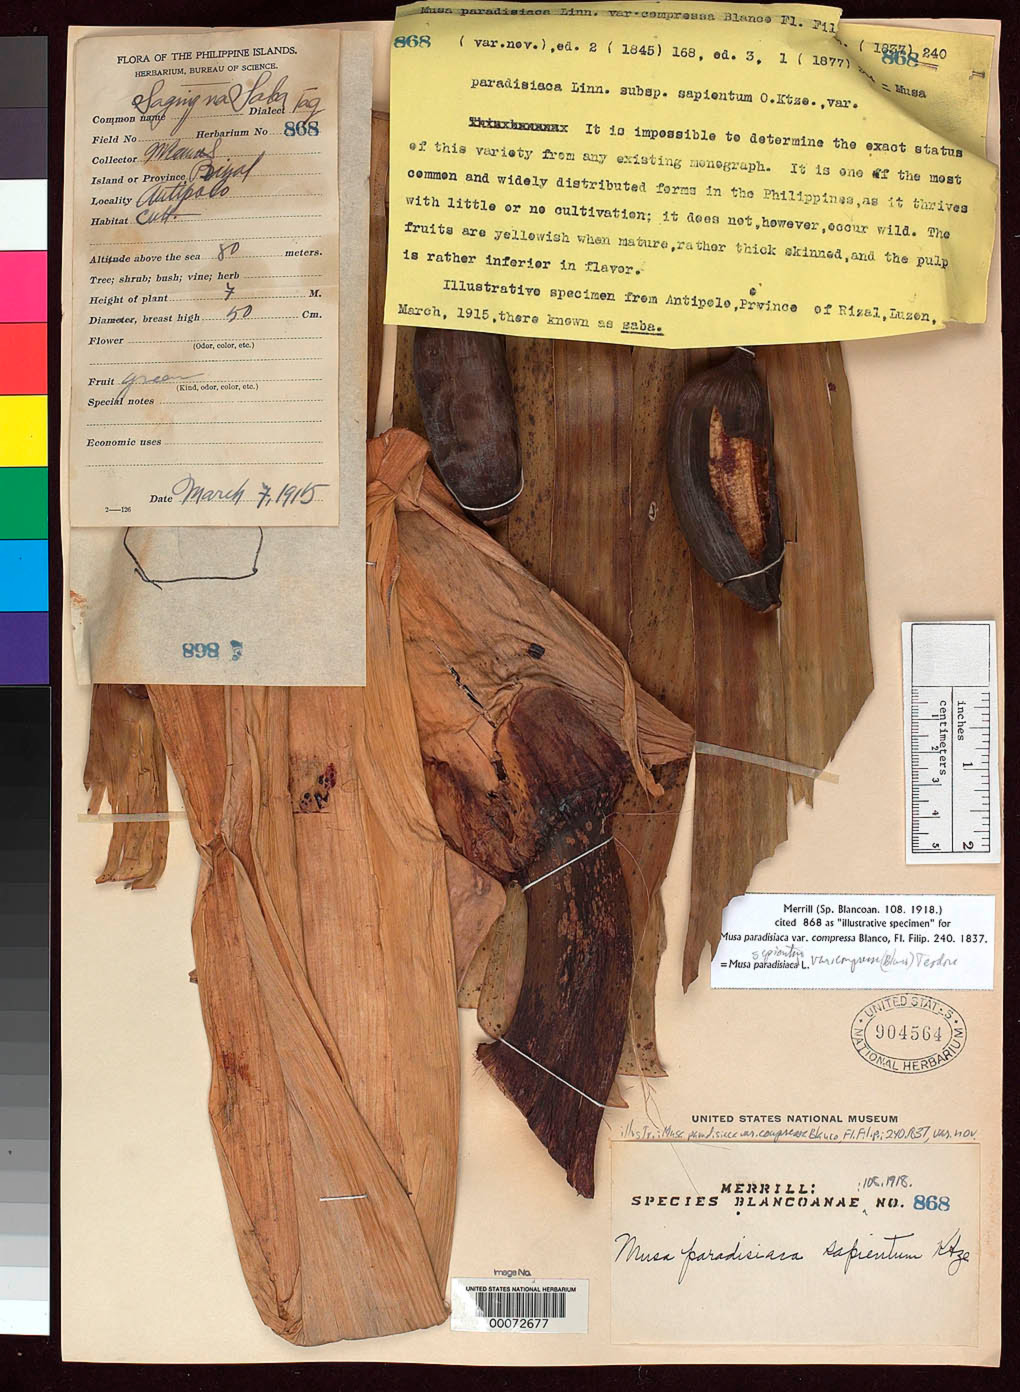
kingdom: Plantae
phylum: Tracheophyta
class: Liliopsida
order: Zingiberales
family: Musaceae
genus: Musa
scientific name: Musa x paradisiaca var. compressa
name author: Blanco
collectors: M. Ramos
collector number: Sp. Blancoan. 0868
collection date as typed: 07 Mar 1915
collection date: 1915-03-07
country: Philippines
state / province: Calabarzon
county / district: Rizal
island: Luzon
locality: Antipolo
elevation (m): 80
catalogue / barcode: US 904564